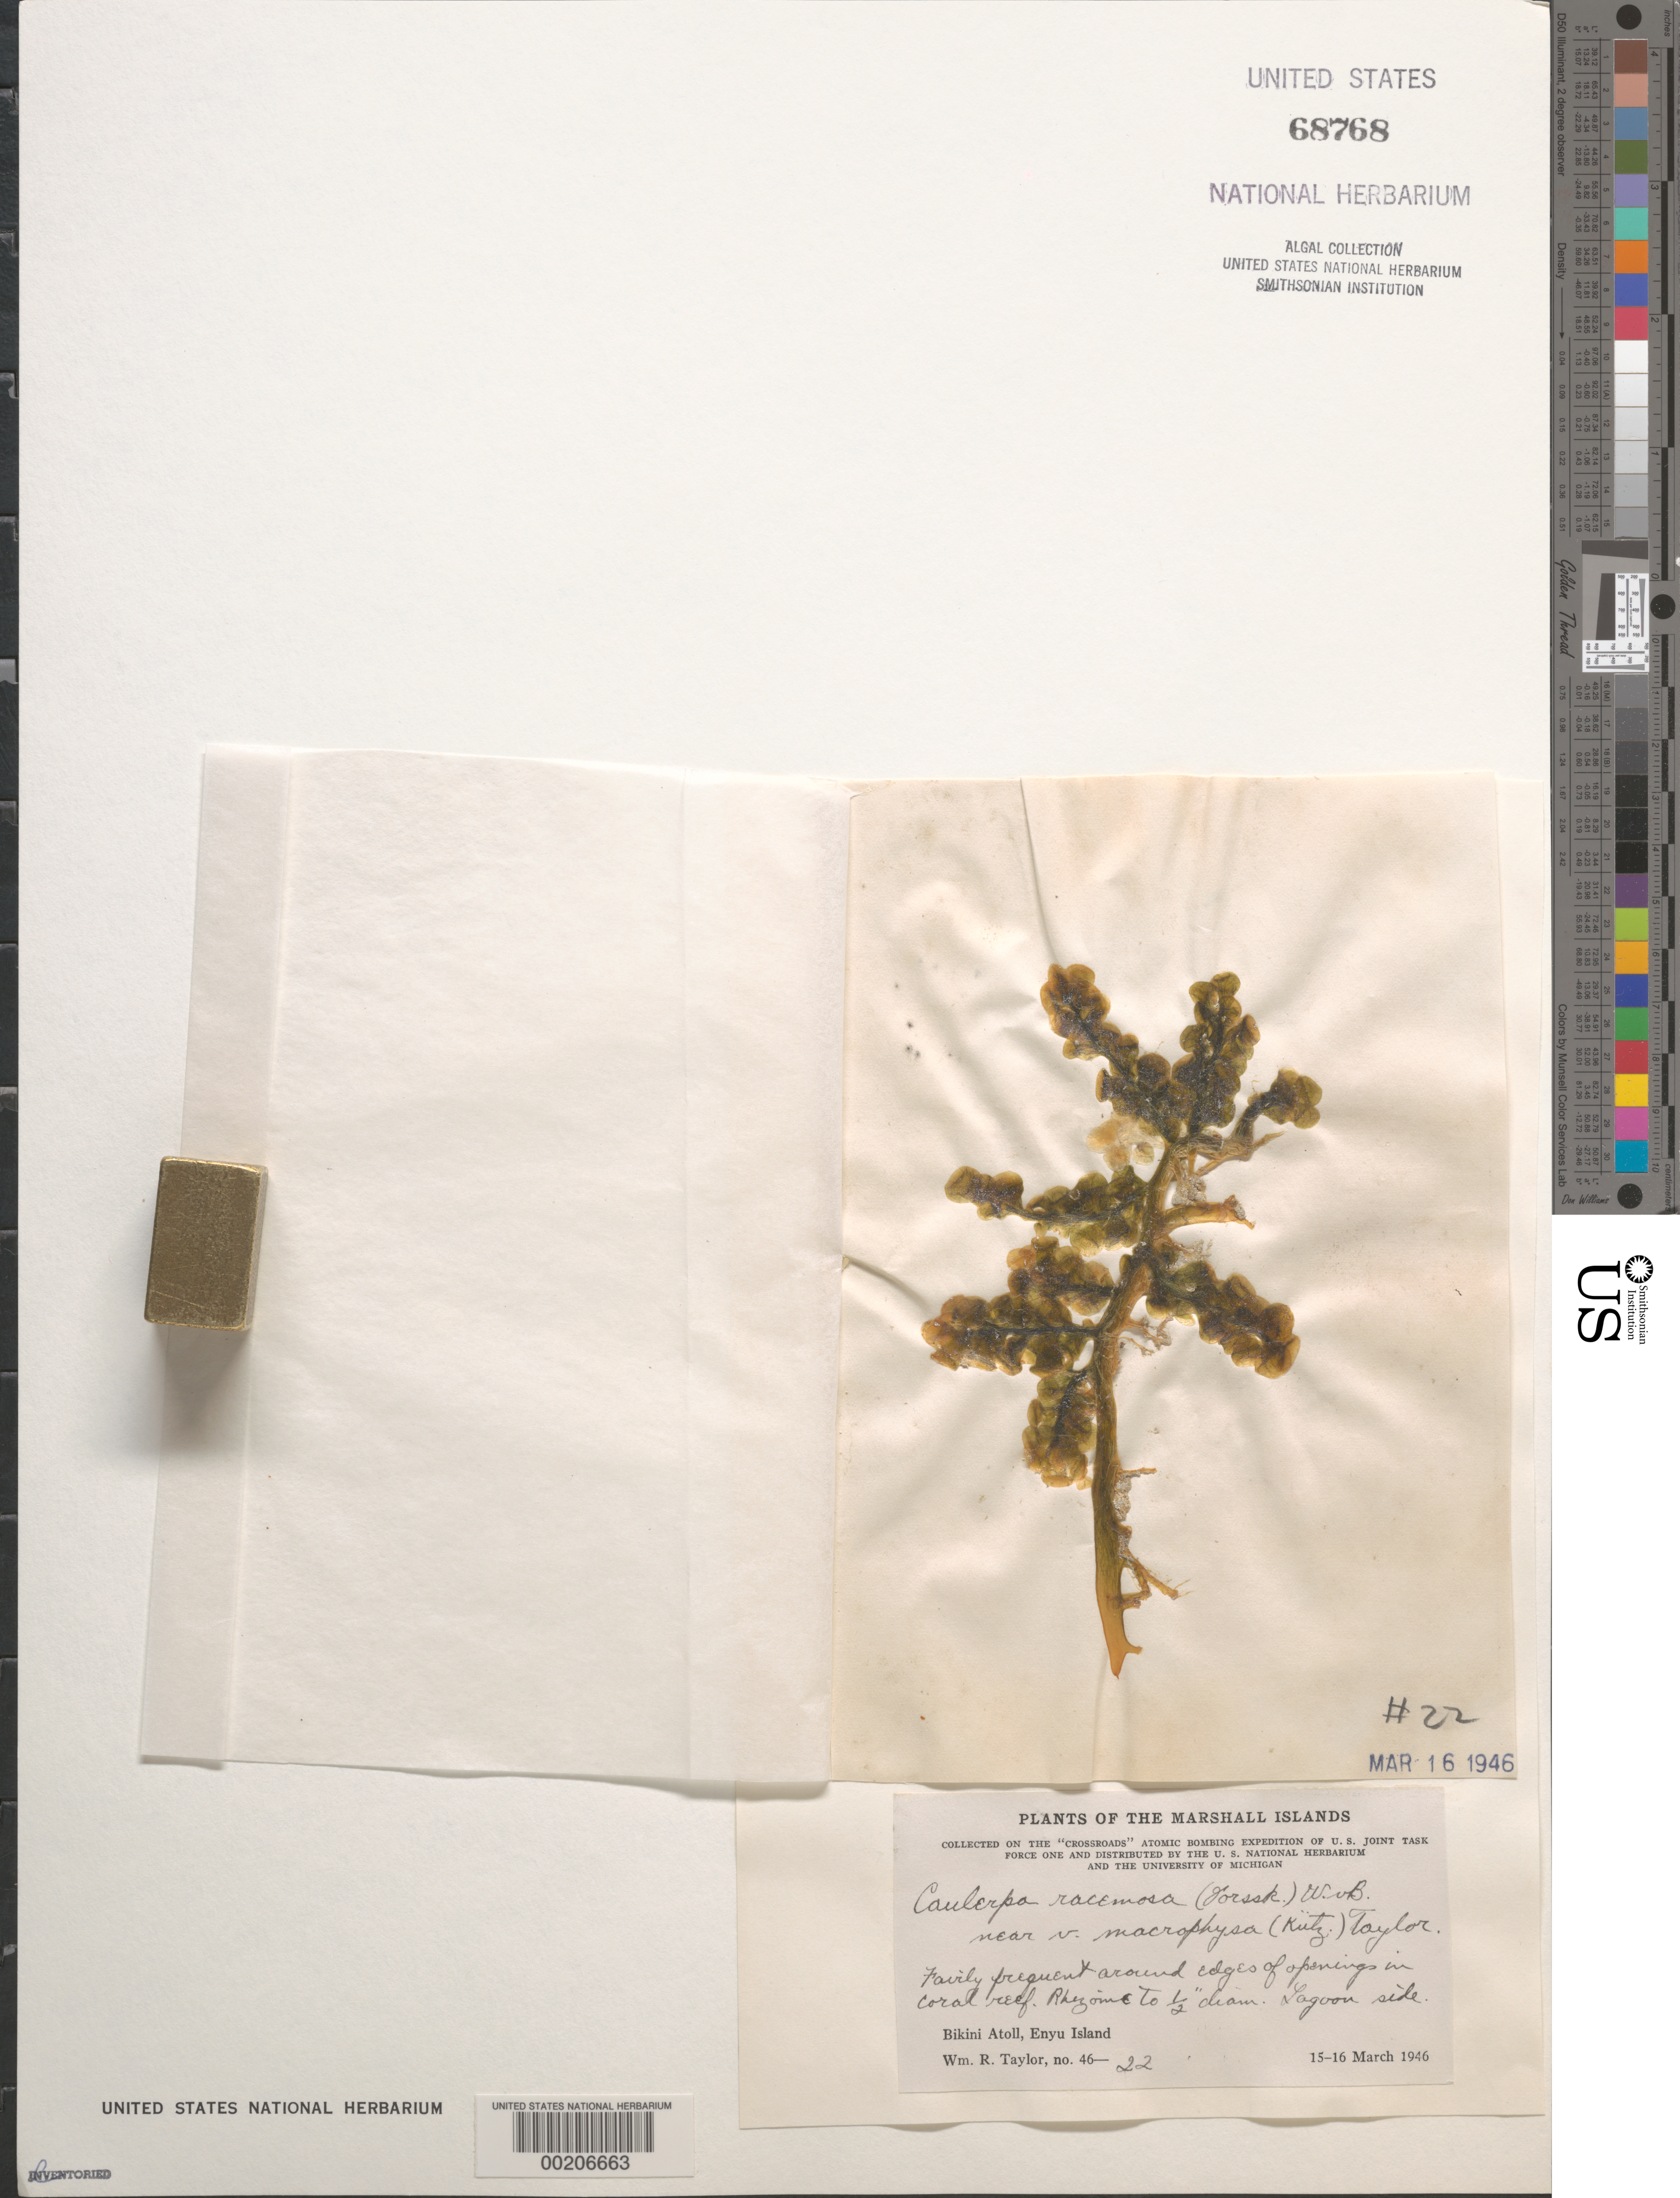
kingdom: Plantae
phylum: Chlorophyta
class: Ulvophyceae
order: Bryopsidales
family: Caulerpaceae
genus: Caulerpa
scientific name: Caulerpa racemosa var. macrophysa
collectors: W. R. Taylor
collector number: WRT 46-22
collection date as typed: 15 Mar 1946 TO 16 Mar 1946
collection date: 1946-03-15/1946-03-16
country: Marshall Islands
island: Bikini Atoll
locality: Enyu Islet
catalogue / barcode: US 68768